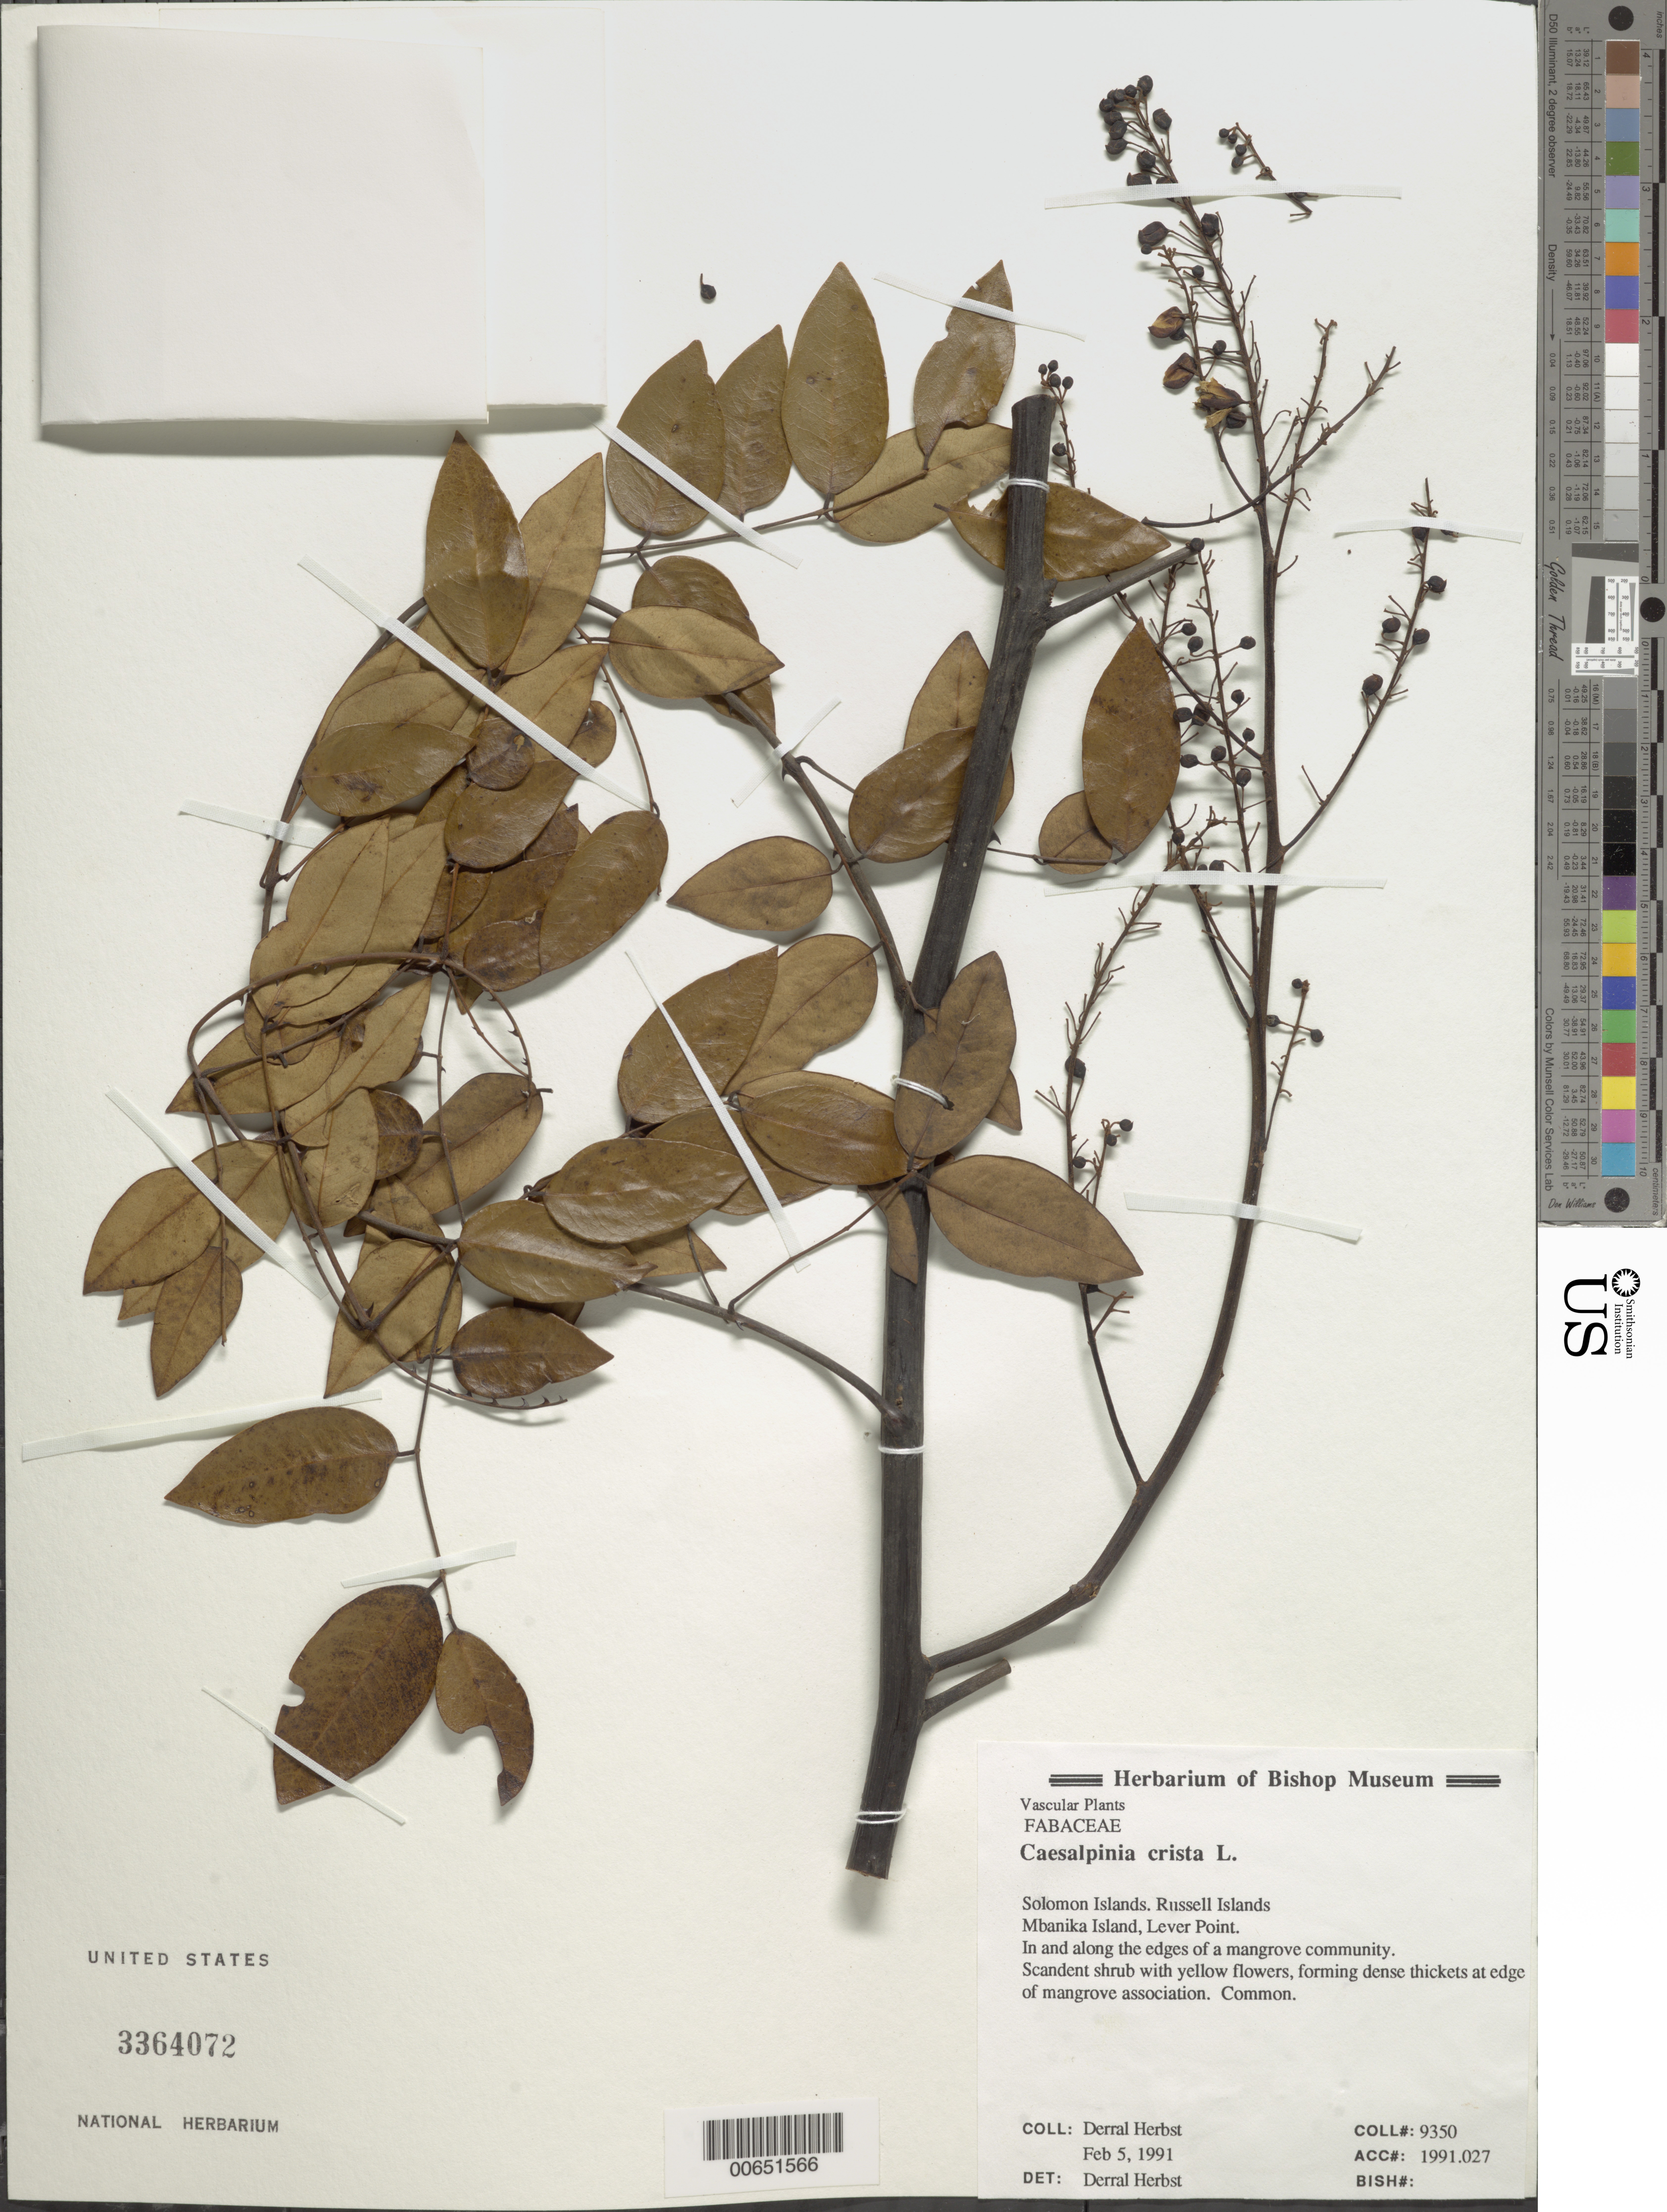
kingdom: Plantae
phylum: Tracheophyta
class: Magnoliopsida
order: Fabales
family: Fabaceae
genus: Ticanto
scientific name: Ticanto crista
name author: (L.) R. Clark & Gagnon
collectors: D. R. Herbst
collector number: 9350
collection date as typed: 05 Feb 1991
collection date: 1991-02-05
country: Solomon Islands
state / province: Central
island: Mbanika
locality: Lever Point [Russell Is.]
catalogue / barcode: US 3364072